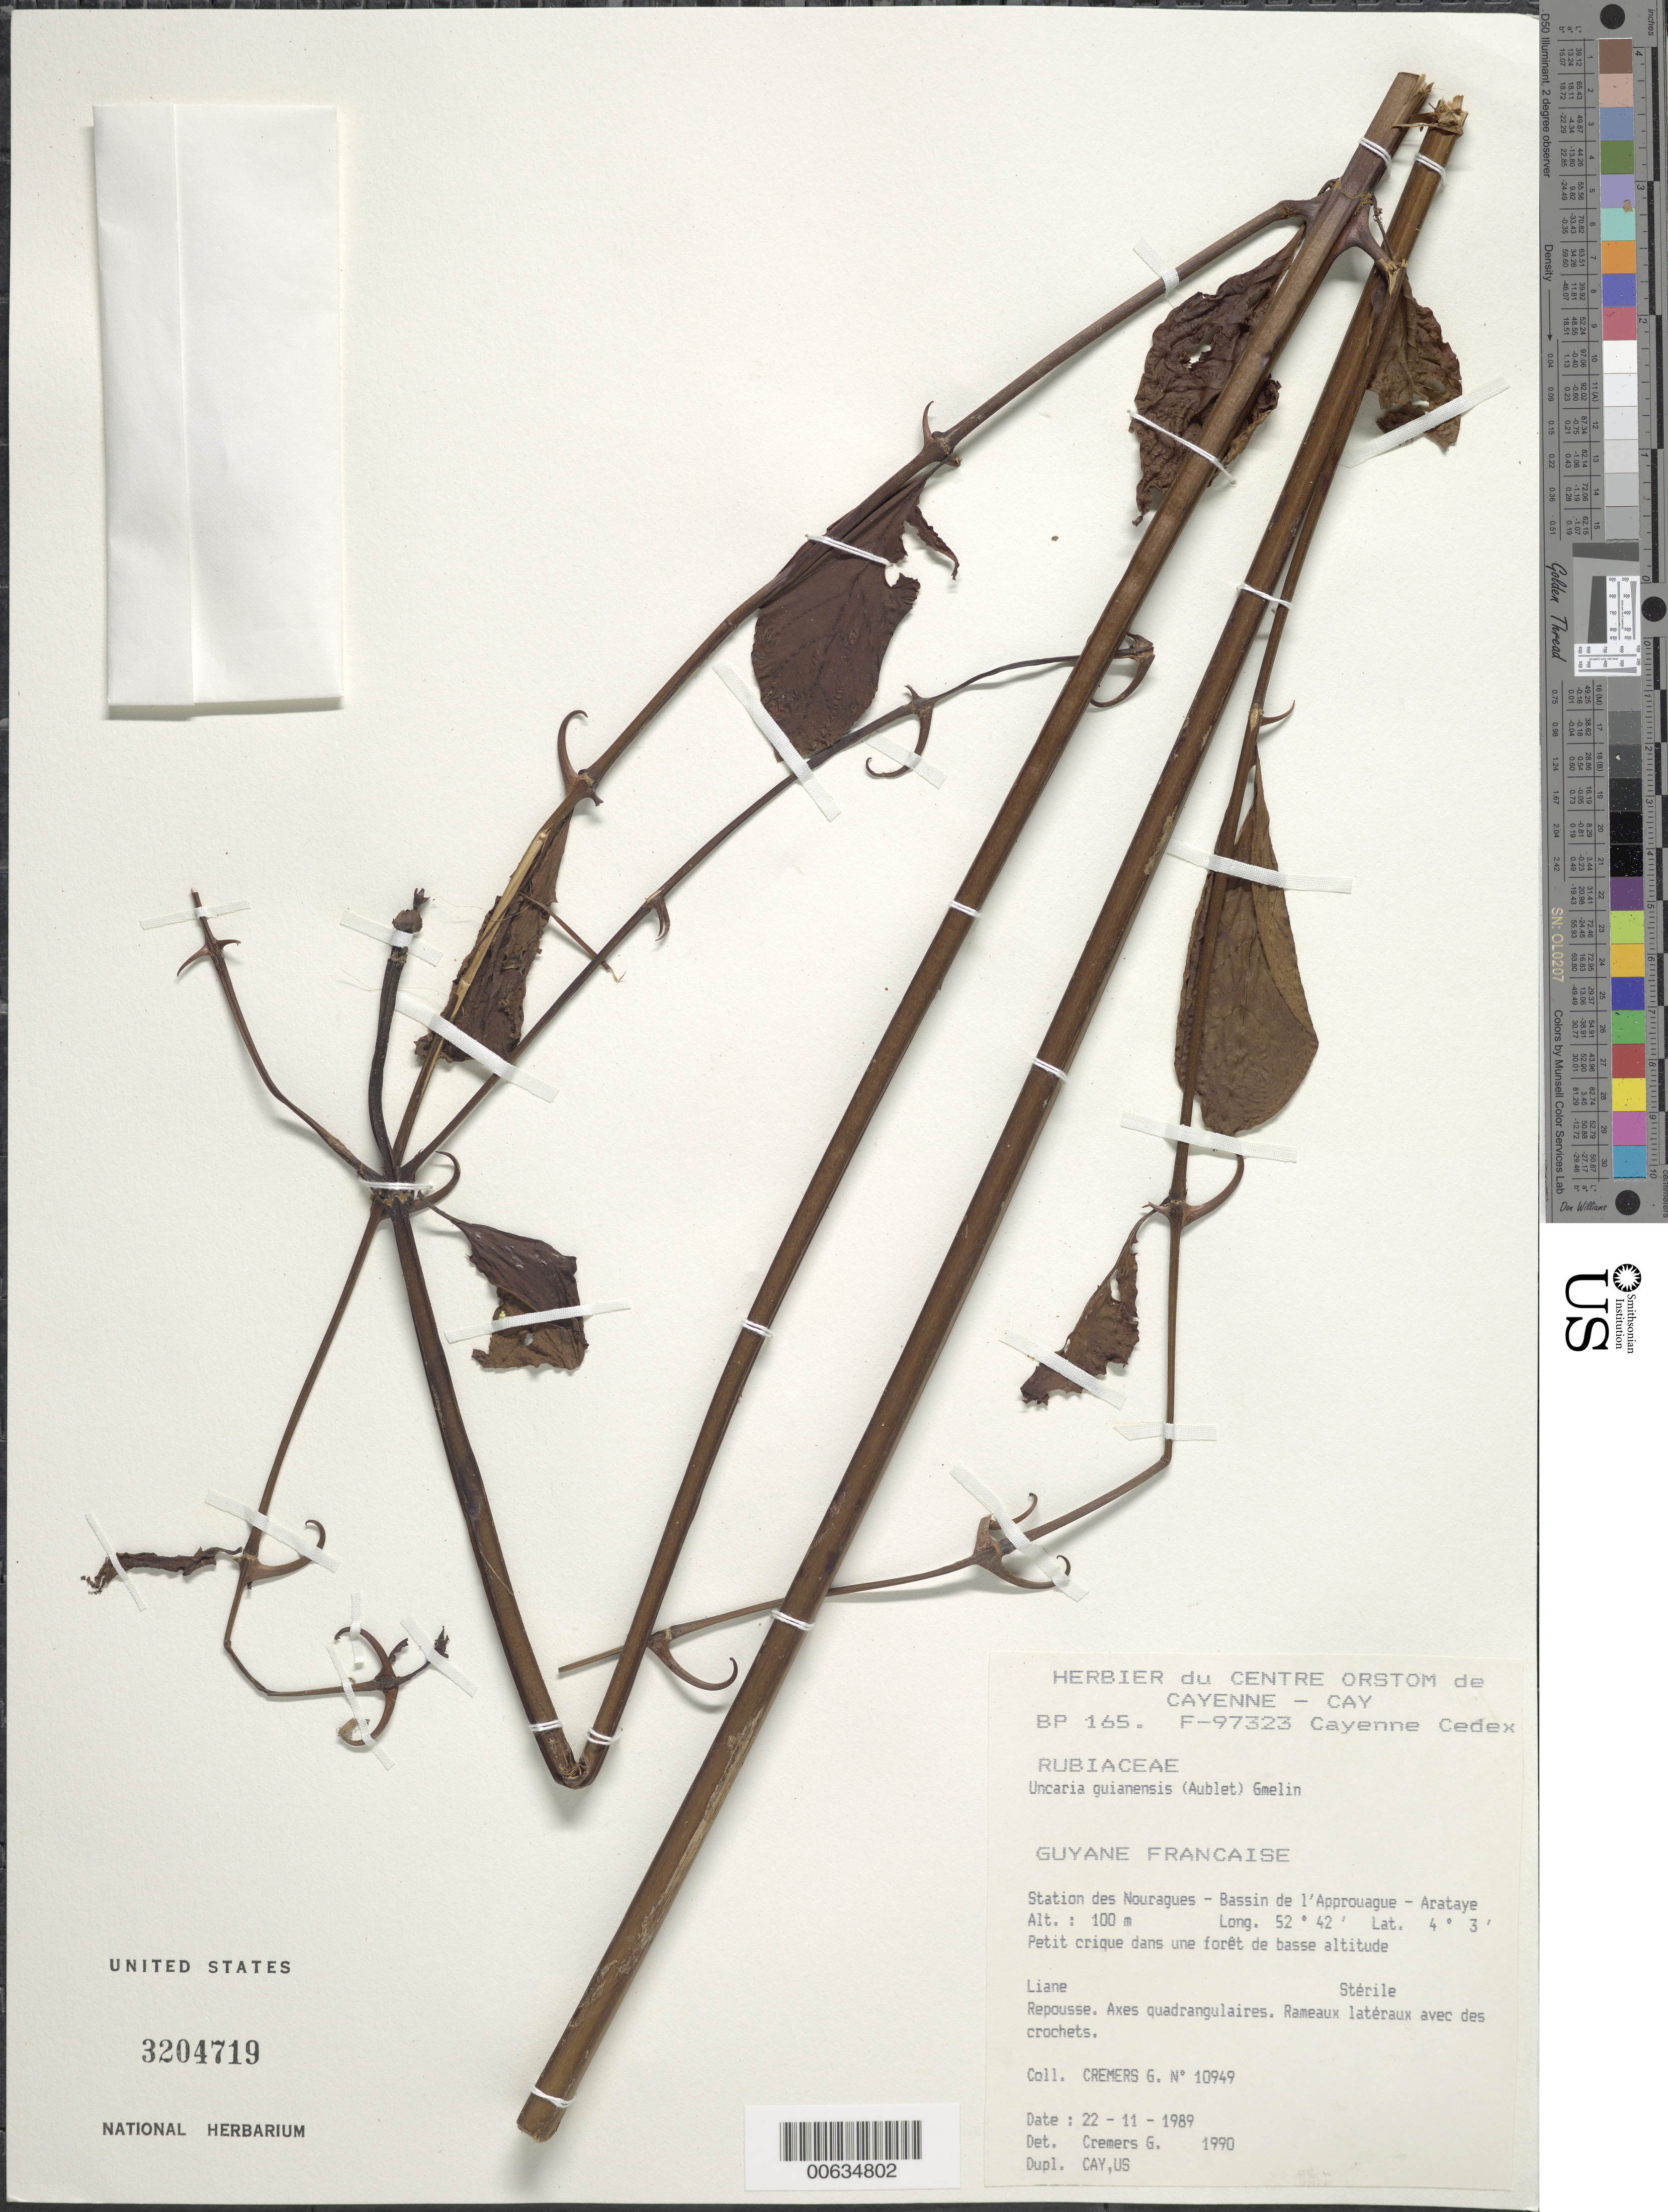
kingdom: Plantae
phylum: Tracheophyta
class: Magnoliopsida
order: Gentianales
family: Rubiaceae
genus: Uncaria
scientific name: Uncaria guianensis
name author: (Aubl.) J.F. Gmel.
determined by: Cremers, Georges A.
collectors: G. Cremers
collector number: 10949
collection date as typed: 22-Nov-89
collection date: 1989-11-22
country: French Guiana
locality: Station des Nouragues, Bassin de l'Approuague, Arataye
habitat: Petit crique dans une foret de basse altitude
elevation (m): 100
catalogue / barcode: US 3204719